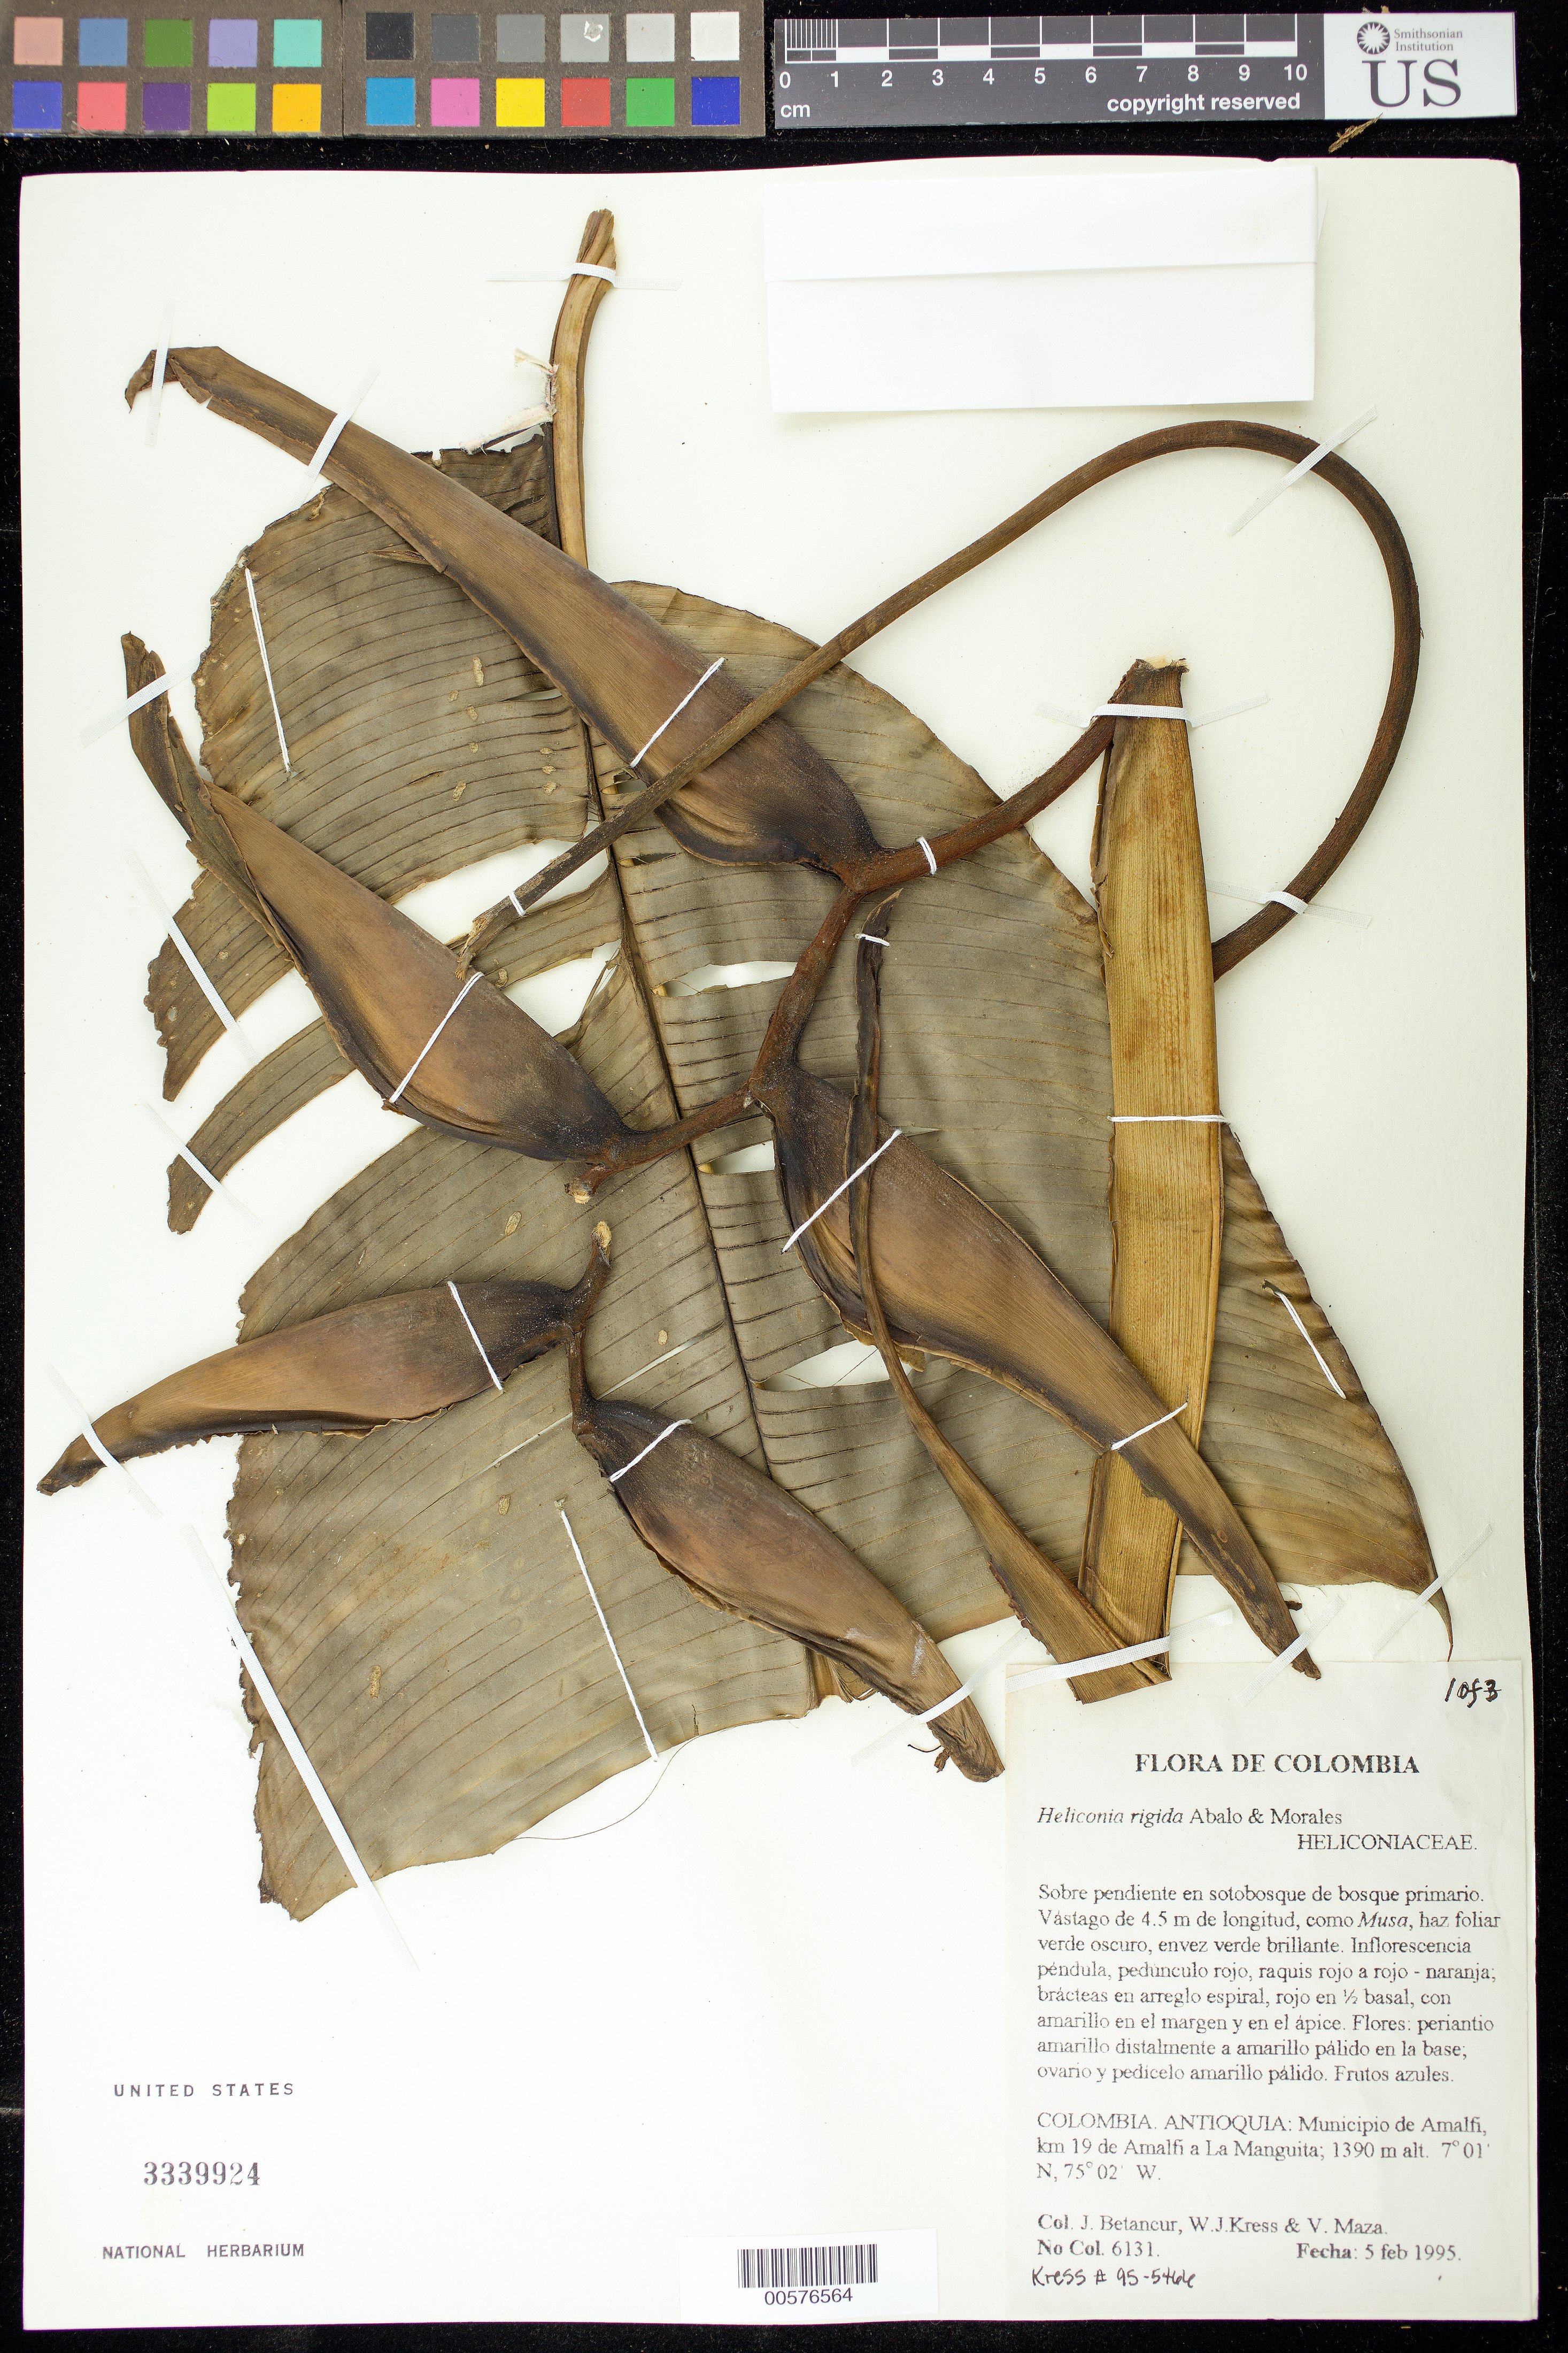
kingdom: Plantae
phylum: Tracheophyta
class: Liliopsida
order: Zingiberales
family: Heliconiaceae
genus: Heliconia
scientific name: Heliconia rigida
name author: Abalo & G. Morales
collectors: J. C. Betancur, W. J. Kress & V. Maza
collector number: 6131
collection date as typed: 07 Feb 1995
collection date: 1995-02-07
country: Colombia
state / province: Antioquia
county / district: Amalfi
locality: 24 km from Amalfi on the road to La Manguita.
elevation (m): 1150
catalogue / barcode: US 3339924